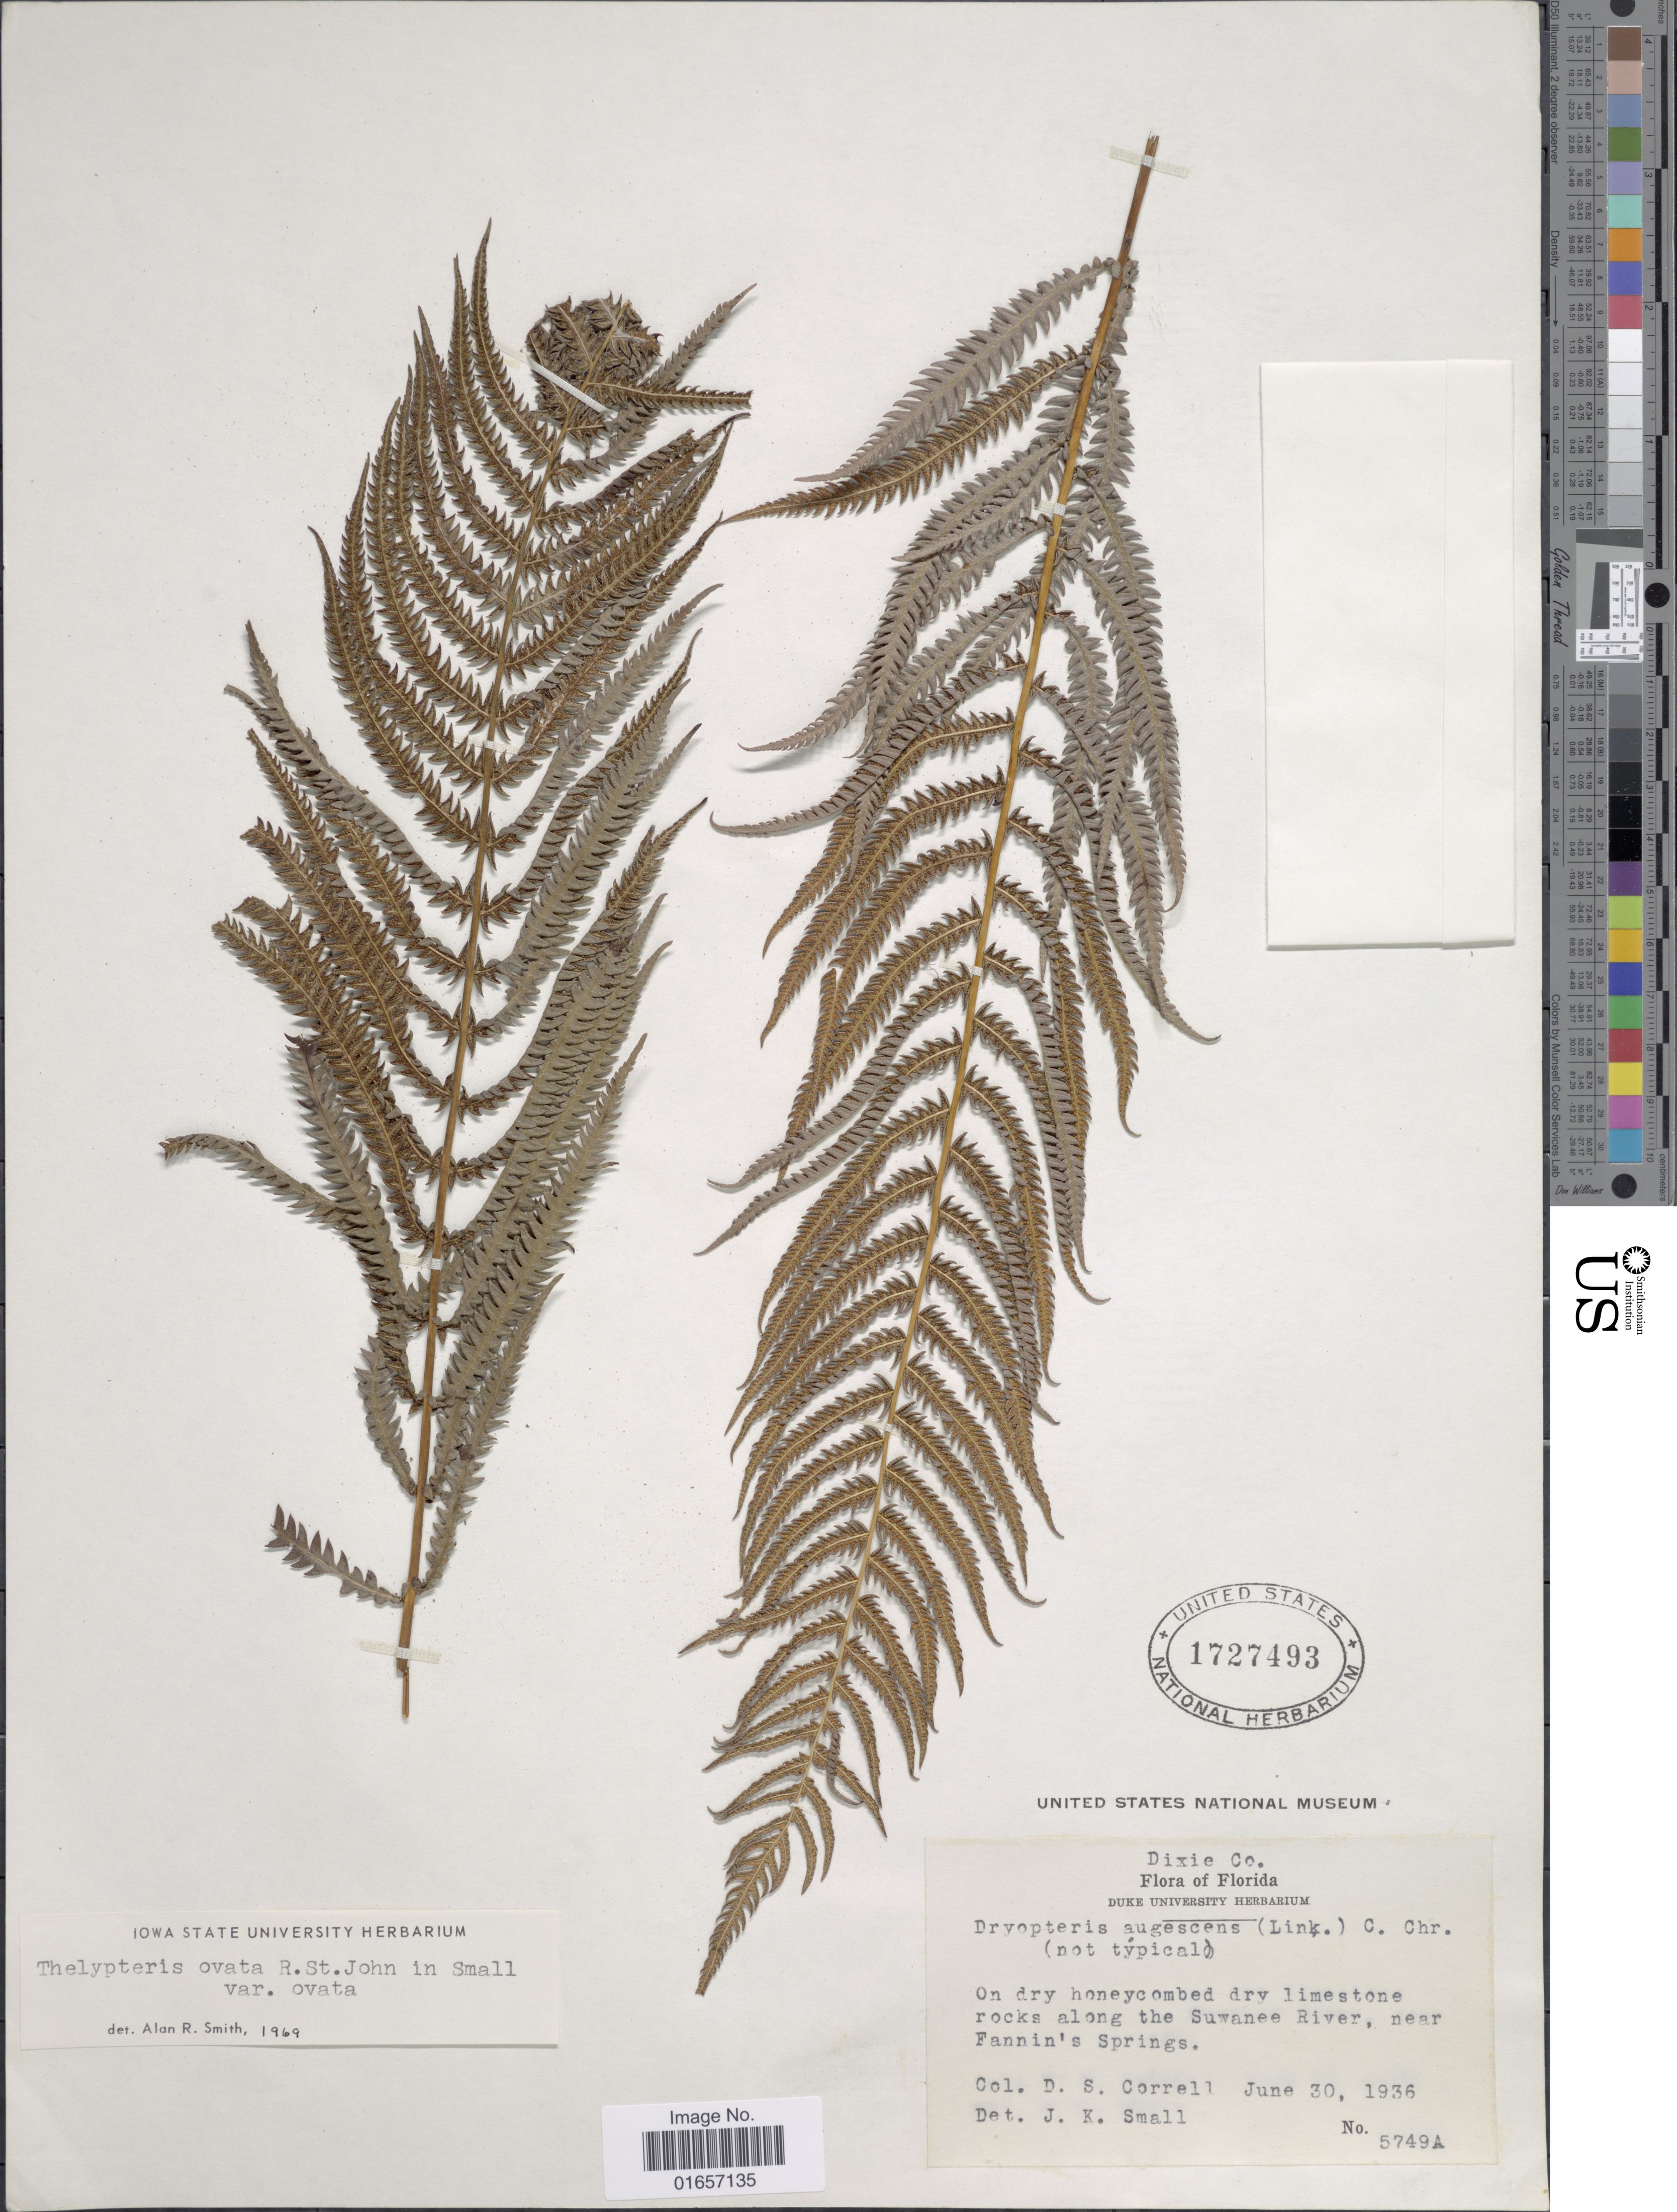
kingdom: Plantae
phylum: Tracheophyta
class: Polypodiopsida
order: Polypodiales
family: Thelypteridaceae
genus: Christella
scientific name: Christella ovata var. ovata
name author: (R.P. St. John) Á. Löve & D. Löve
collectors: D. S. Correll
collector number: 5749A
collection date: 1936-06-30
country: United States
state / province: Florida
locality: Dixie Co., on dry honeycombed dry limestone rocks along the Suwanee River, near Fannin's Springs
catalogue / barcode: US 1727493